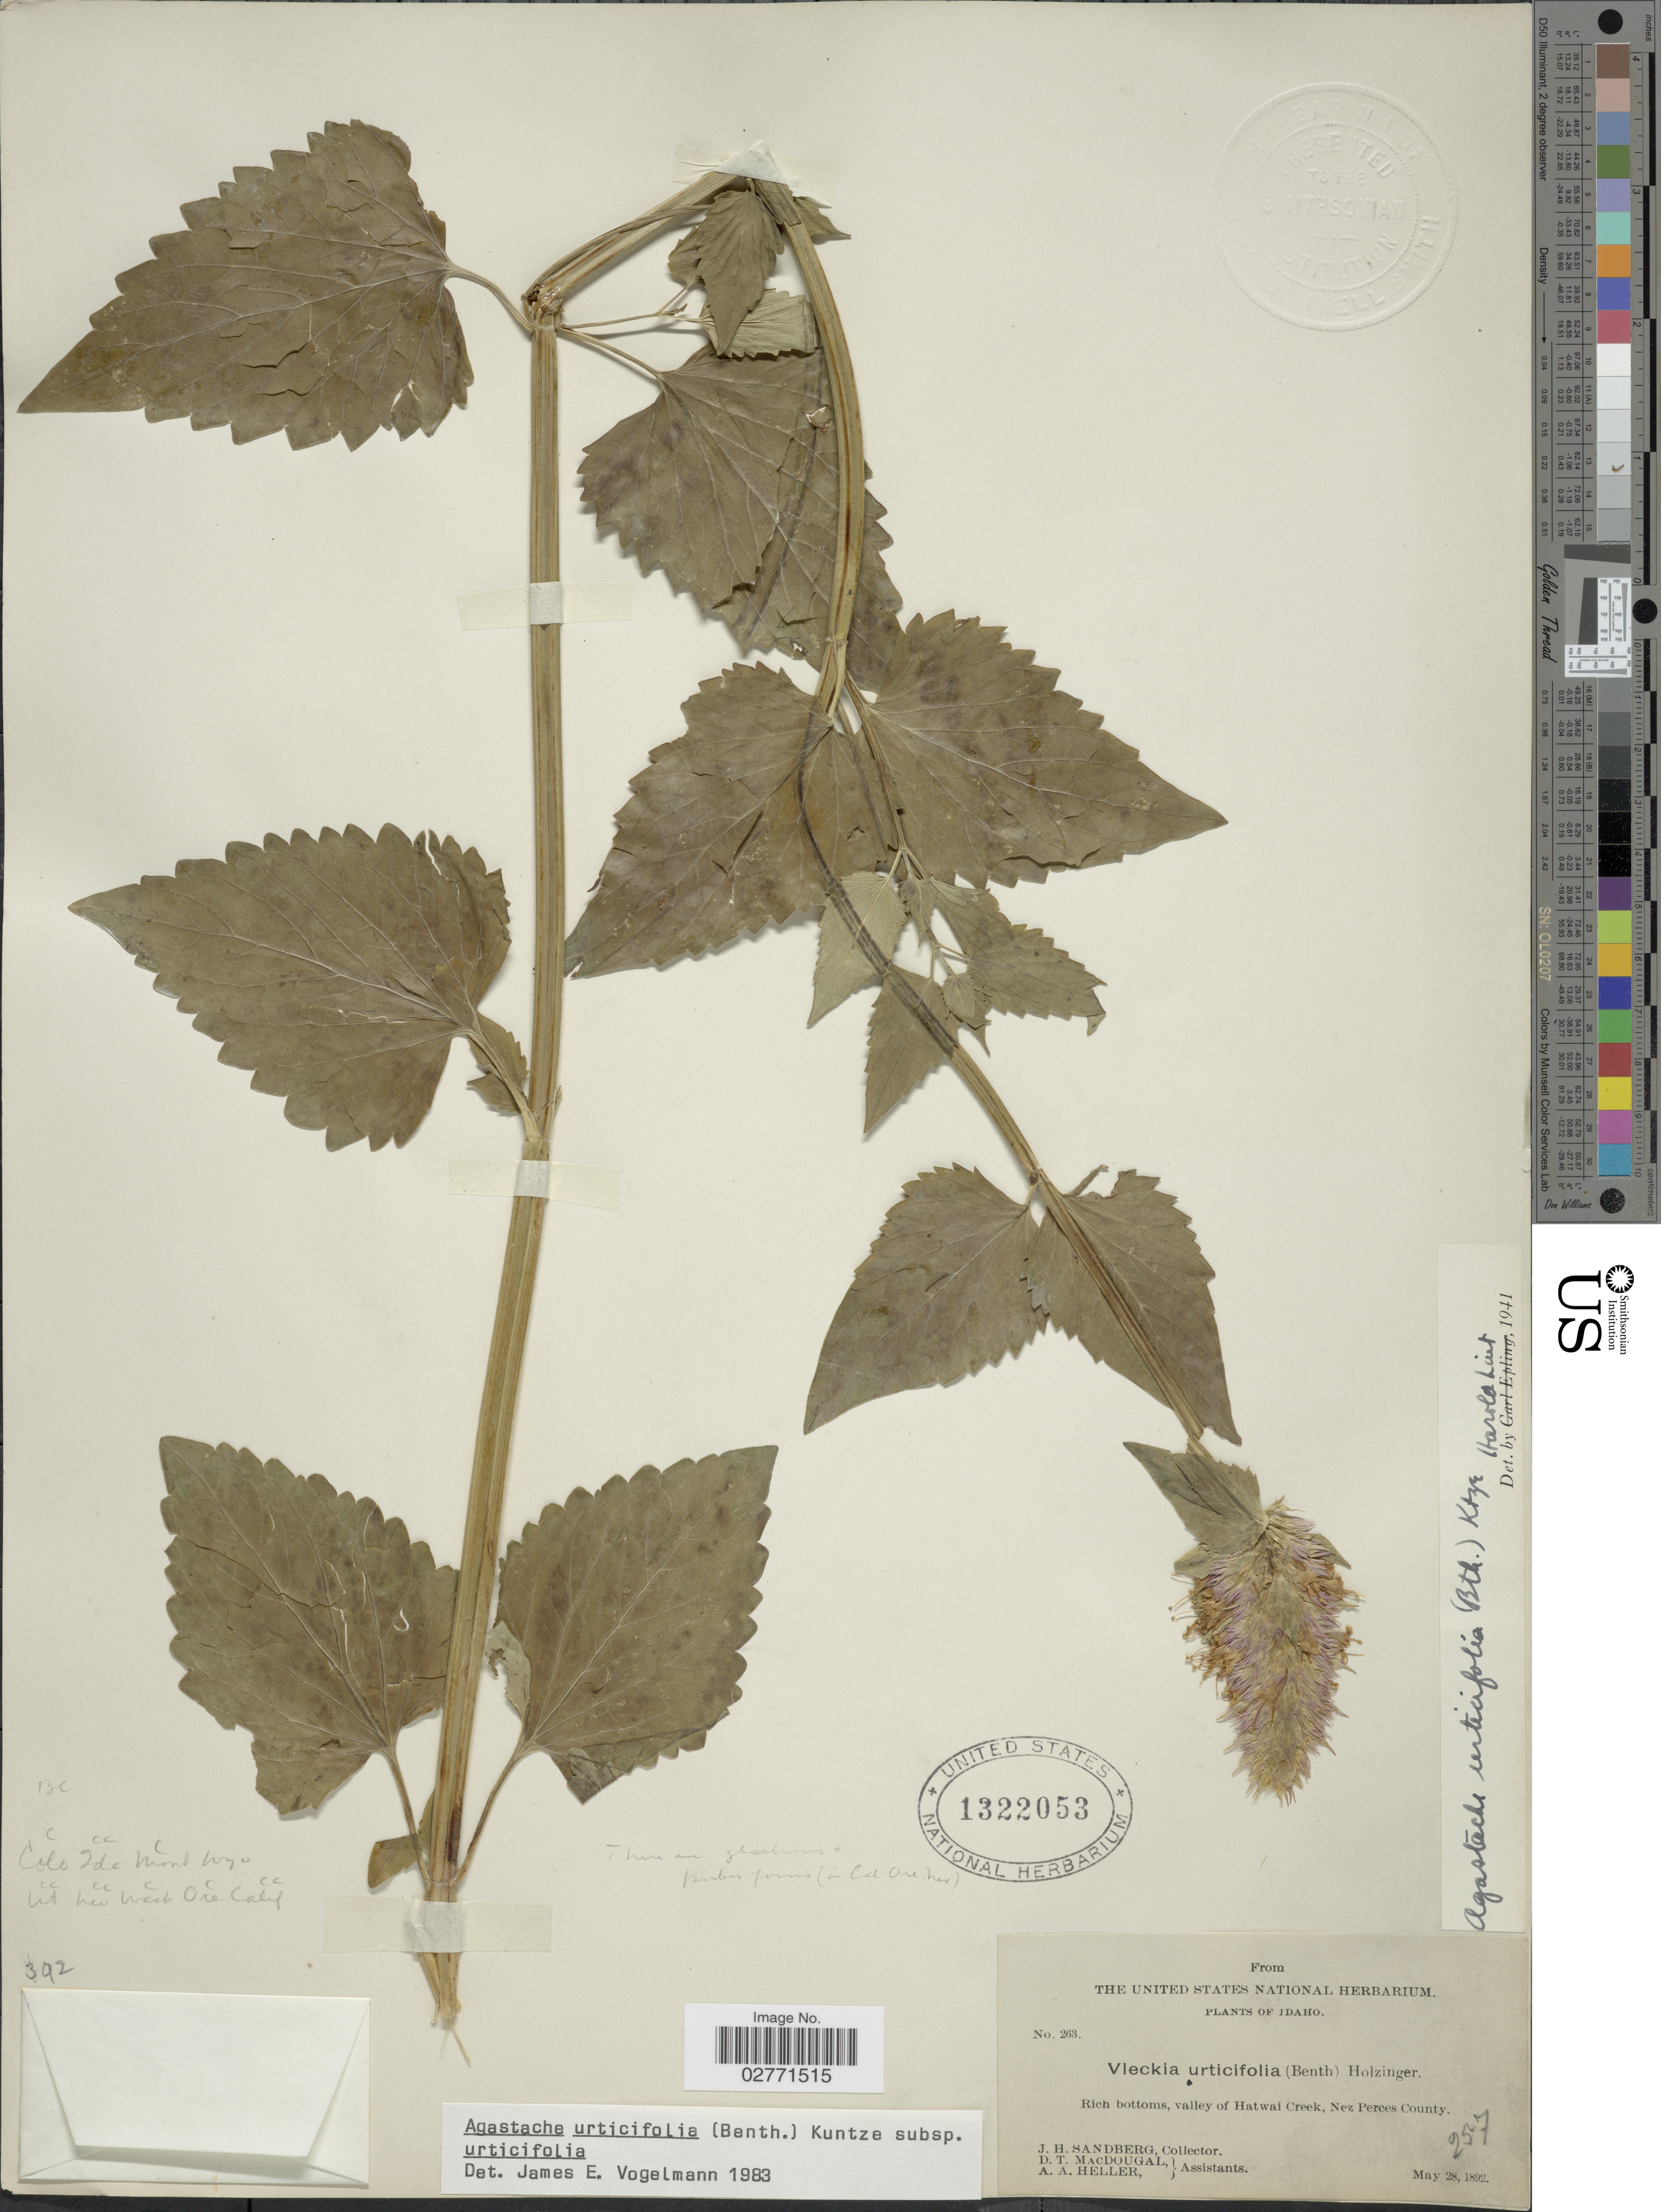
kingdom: Plantae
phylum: Tracheophyta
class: Magnoliopsida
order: Lamiales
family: Lamiaceae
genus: Agastache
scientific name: Agastache urticifolia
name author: (Benth.) Kuntze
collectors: J. H. Sandberg, D. T. MacDougal & A. A. Heller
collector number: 263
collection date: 1892-05-28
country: United States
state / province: Idaho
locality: Rich bottoms, valley of Hatwai Creek, Nez Perces County.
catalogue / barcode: US 1322053